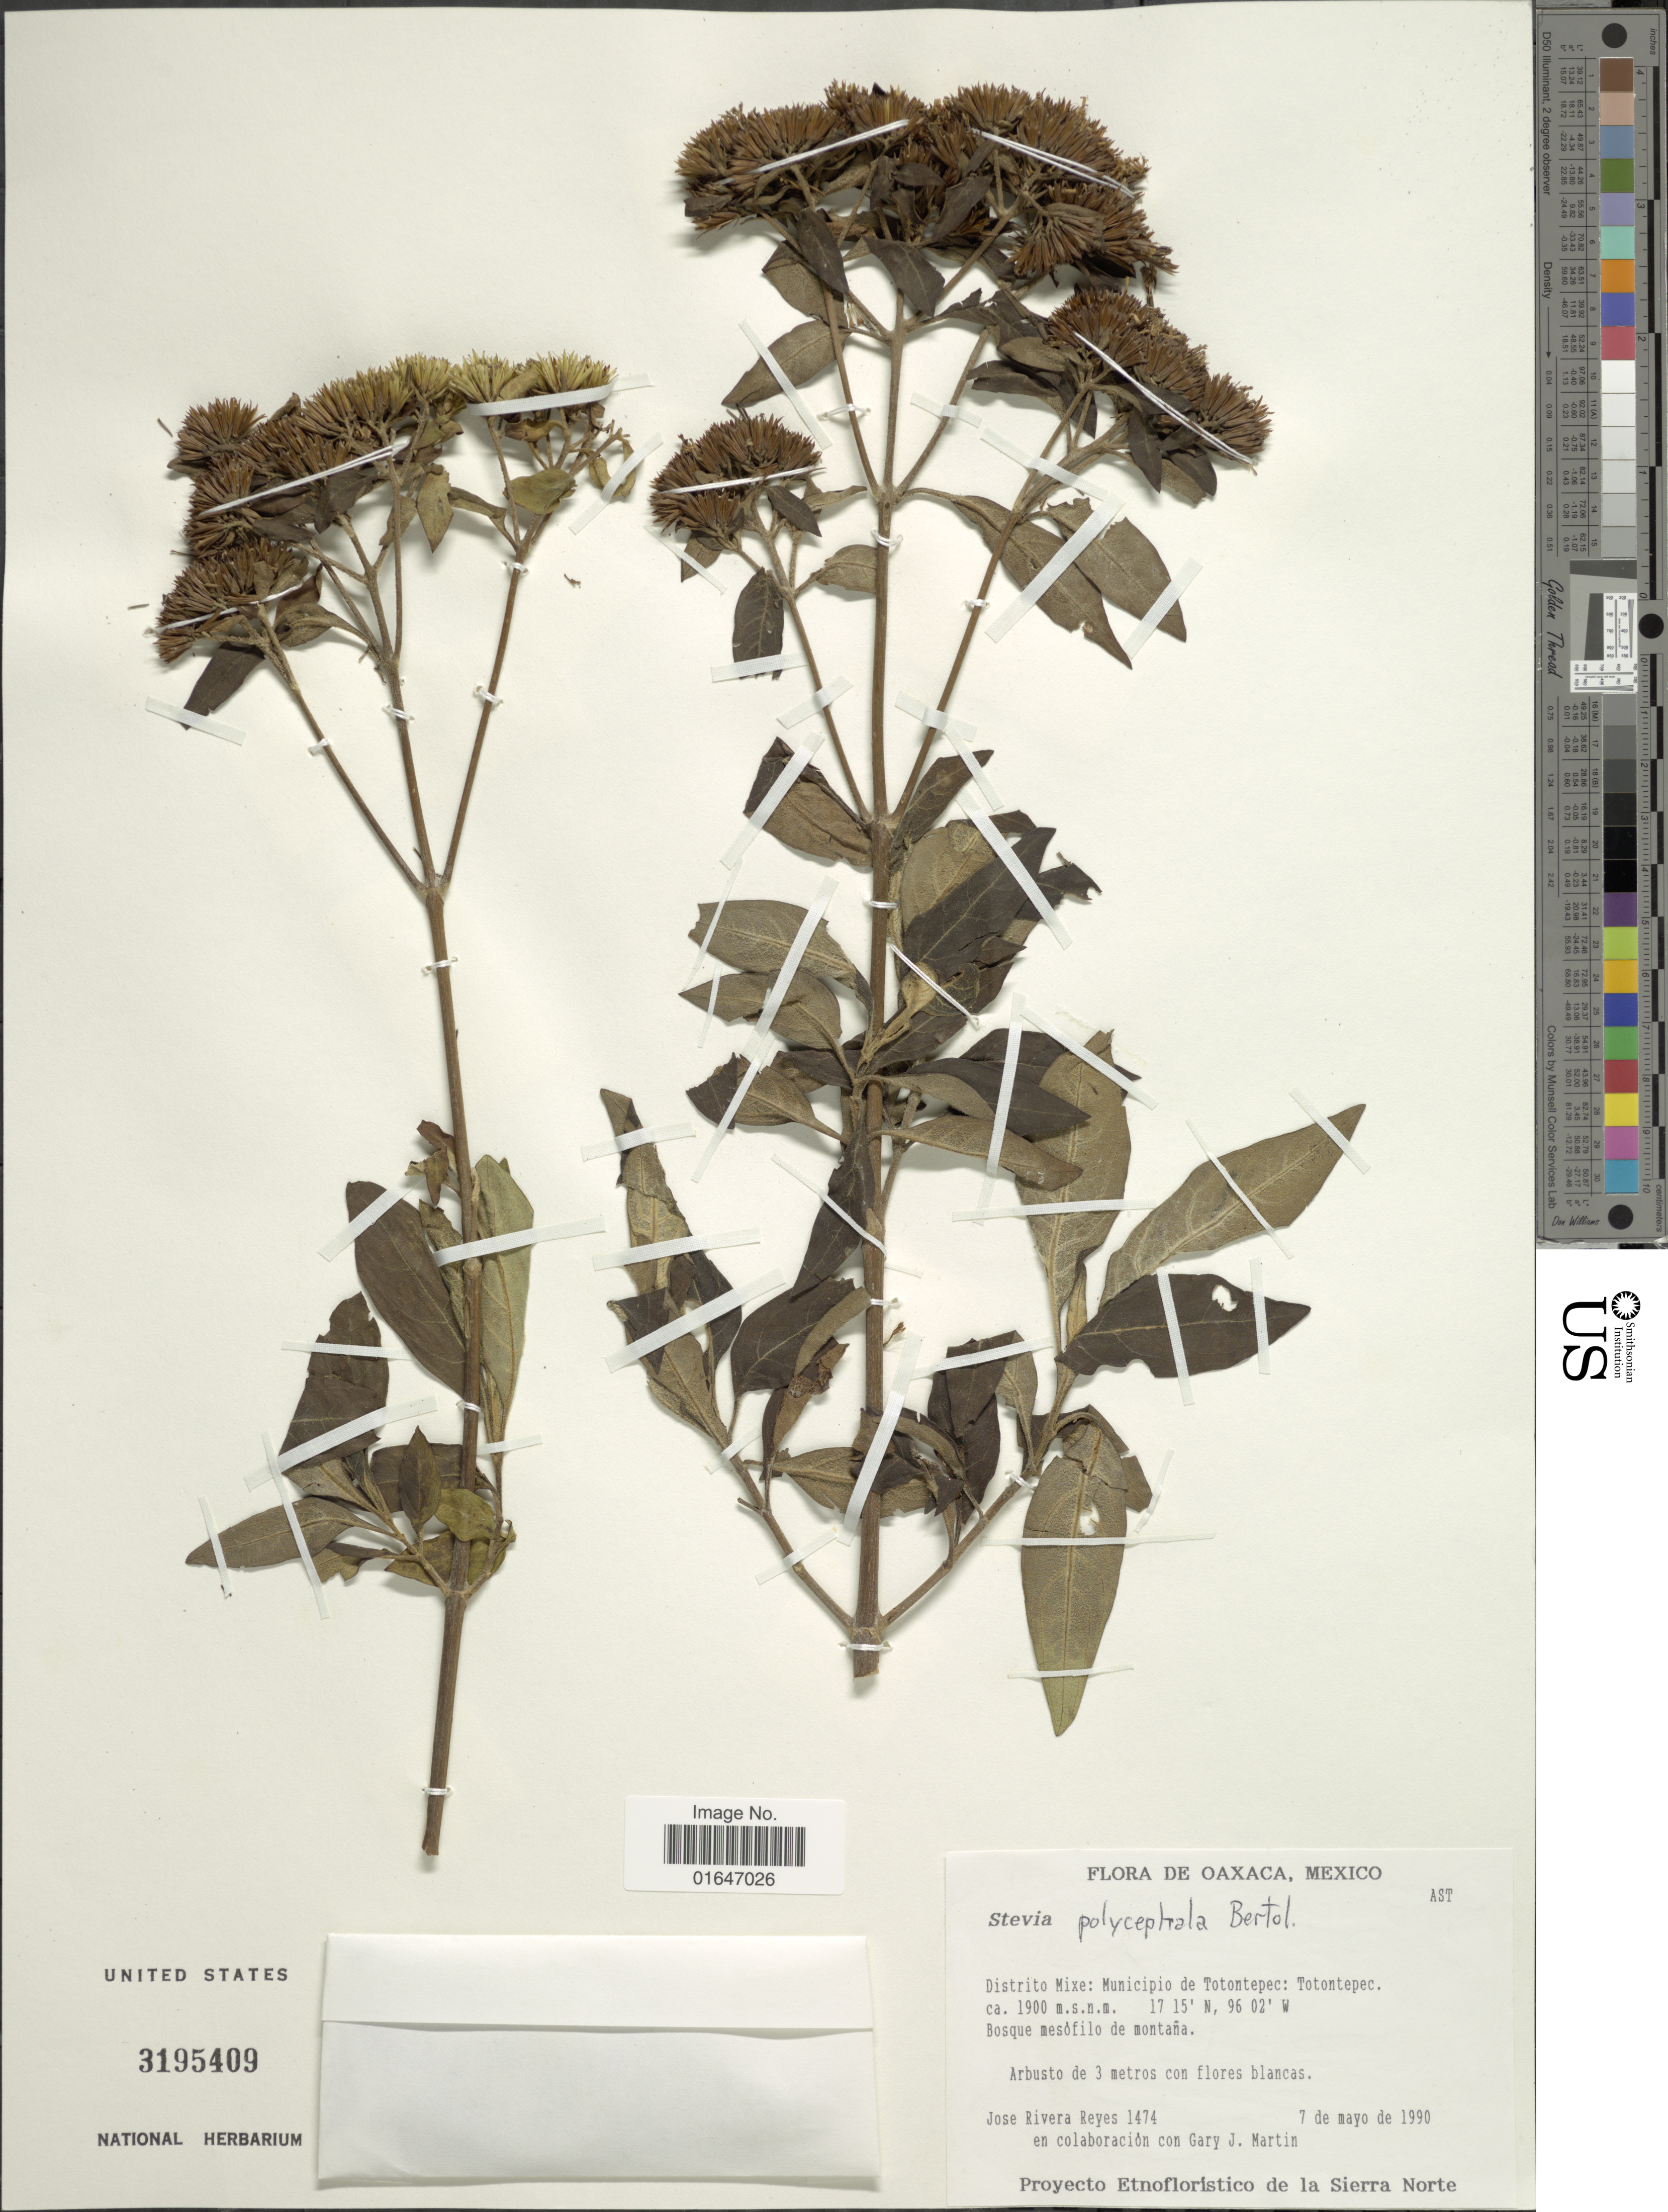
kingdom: Plantae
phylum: Tracheophyta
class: Magnoliopsida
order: Asterales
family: Asteraceae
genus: Stevia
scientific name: Stevia polycephala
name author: Bertoloni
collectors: J. Reyes & G. J. Martin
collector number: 1474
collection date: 1990-05-07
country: Mexico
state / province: Oaxaca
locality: Distrito Mixe: Municipio de Totontepec: Totontepec.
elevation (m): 1900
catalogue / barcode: US 3195409